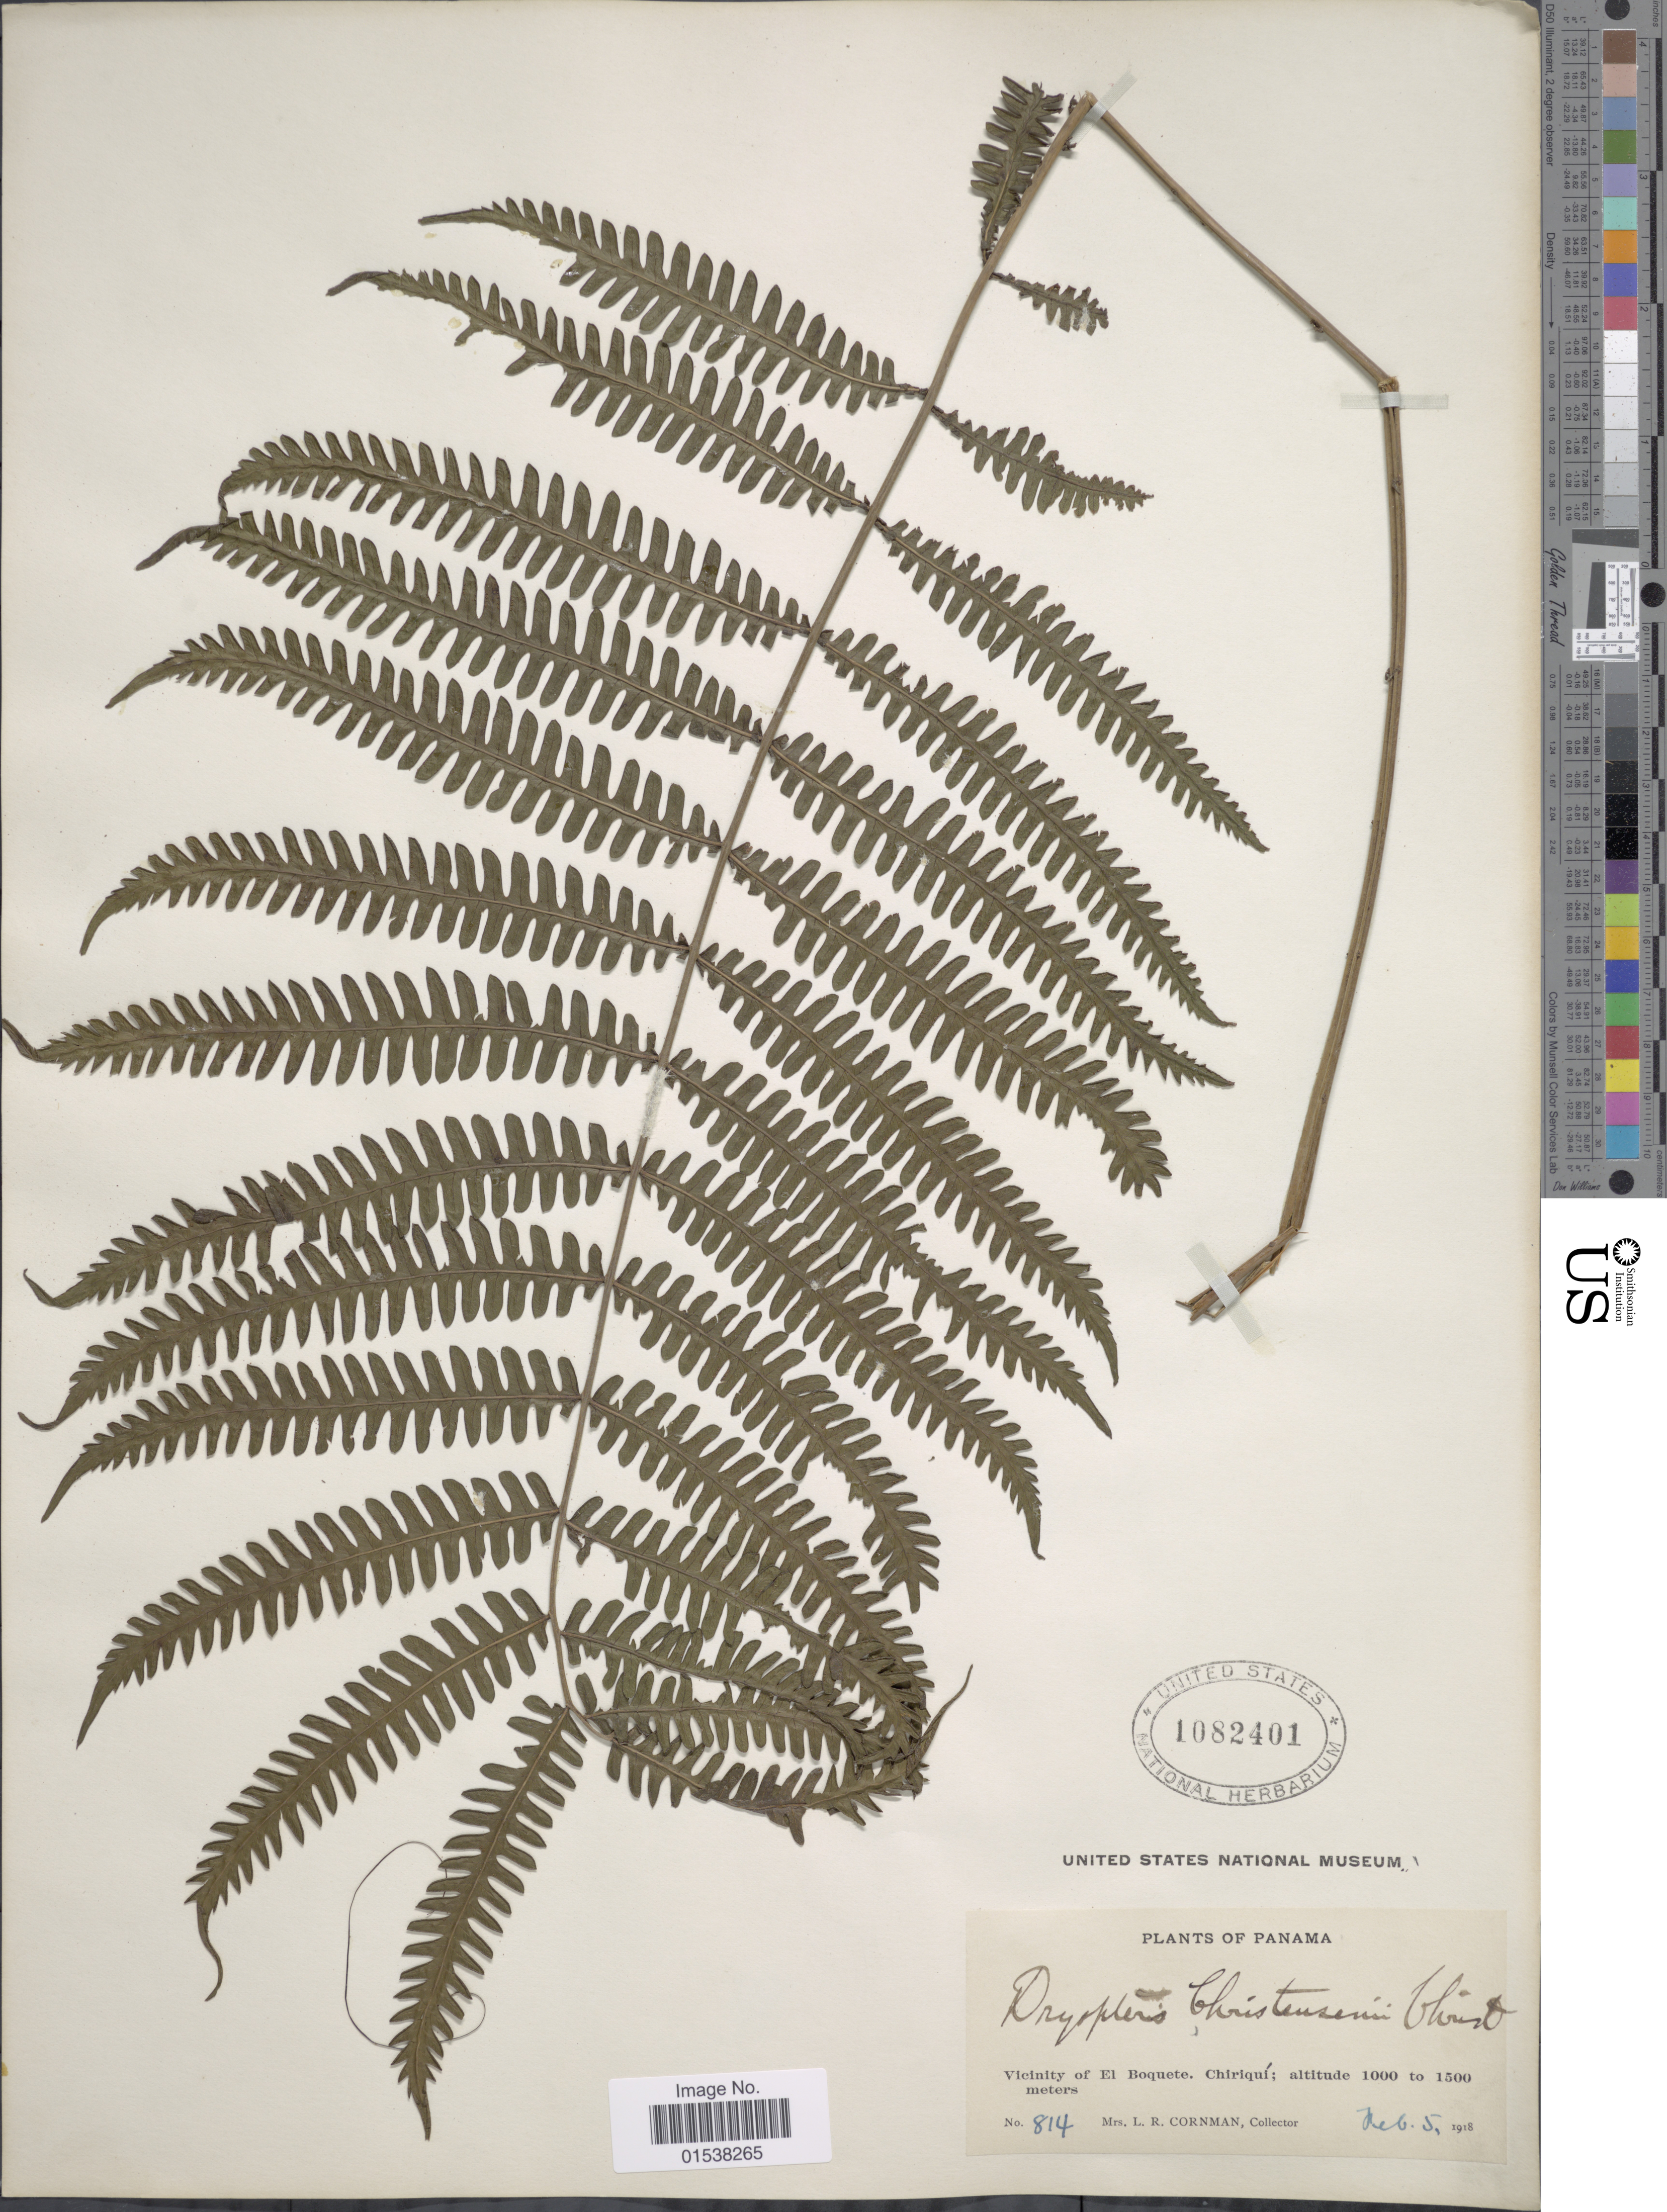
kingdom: Plantae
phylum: Tracheophyta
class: Polypodiopsida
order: Polypodiales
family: Thelypteridaceae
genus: Amauropelta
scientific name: Amauropelta christensenii (Christ) comb. nov., ined. 2015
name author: (Christ)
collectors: L. Cornman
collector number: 814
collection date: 1918-02-05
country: Panama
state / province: Chiriqui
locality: Vicinity of El Boquete, Chiriqui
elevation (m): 1000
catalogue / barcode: US 1082401